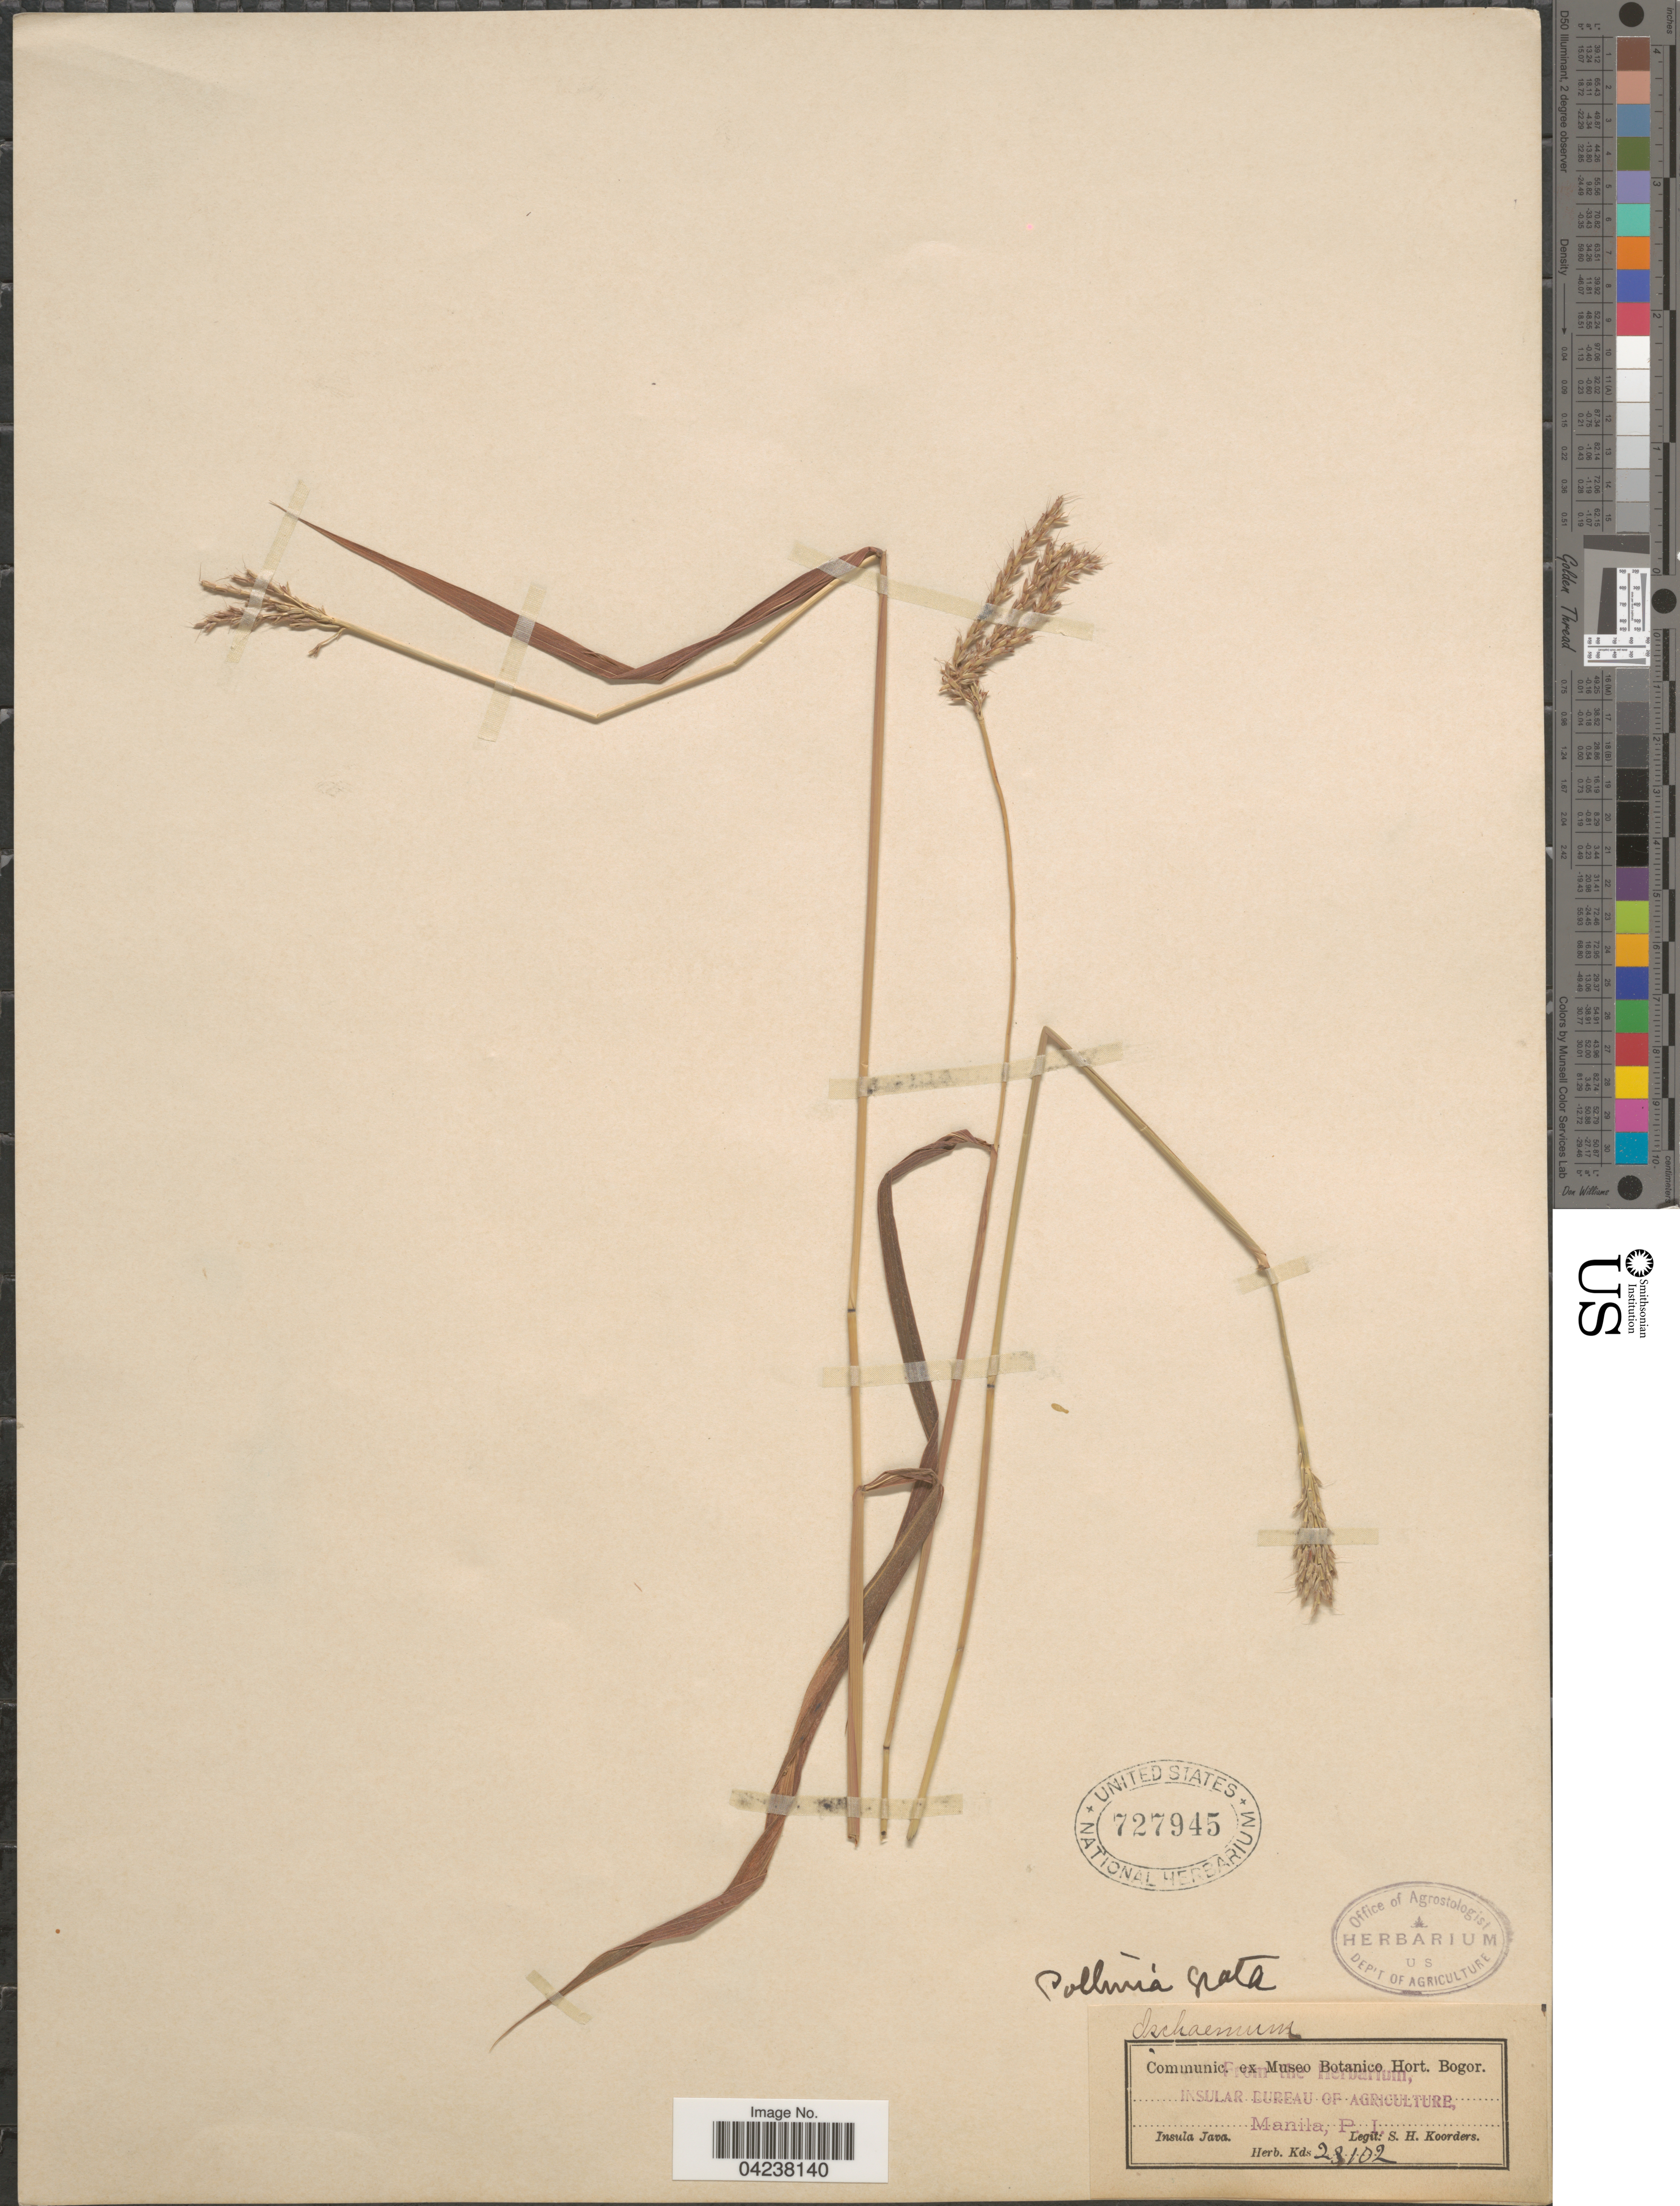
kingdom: Plantae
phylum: Tracheophyta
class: Liliopsida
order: Poales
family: Poaceae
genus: Microstegium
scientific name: Microstegium fasciculatum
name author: (L.) Henr.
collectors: S. H. Koorders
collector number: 23102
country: Indonesia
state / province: Java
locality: Insula Java.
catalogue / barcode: US 727945